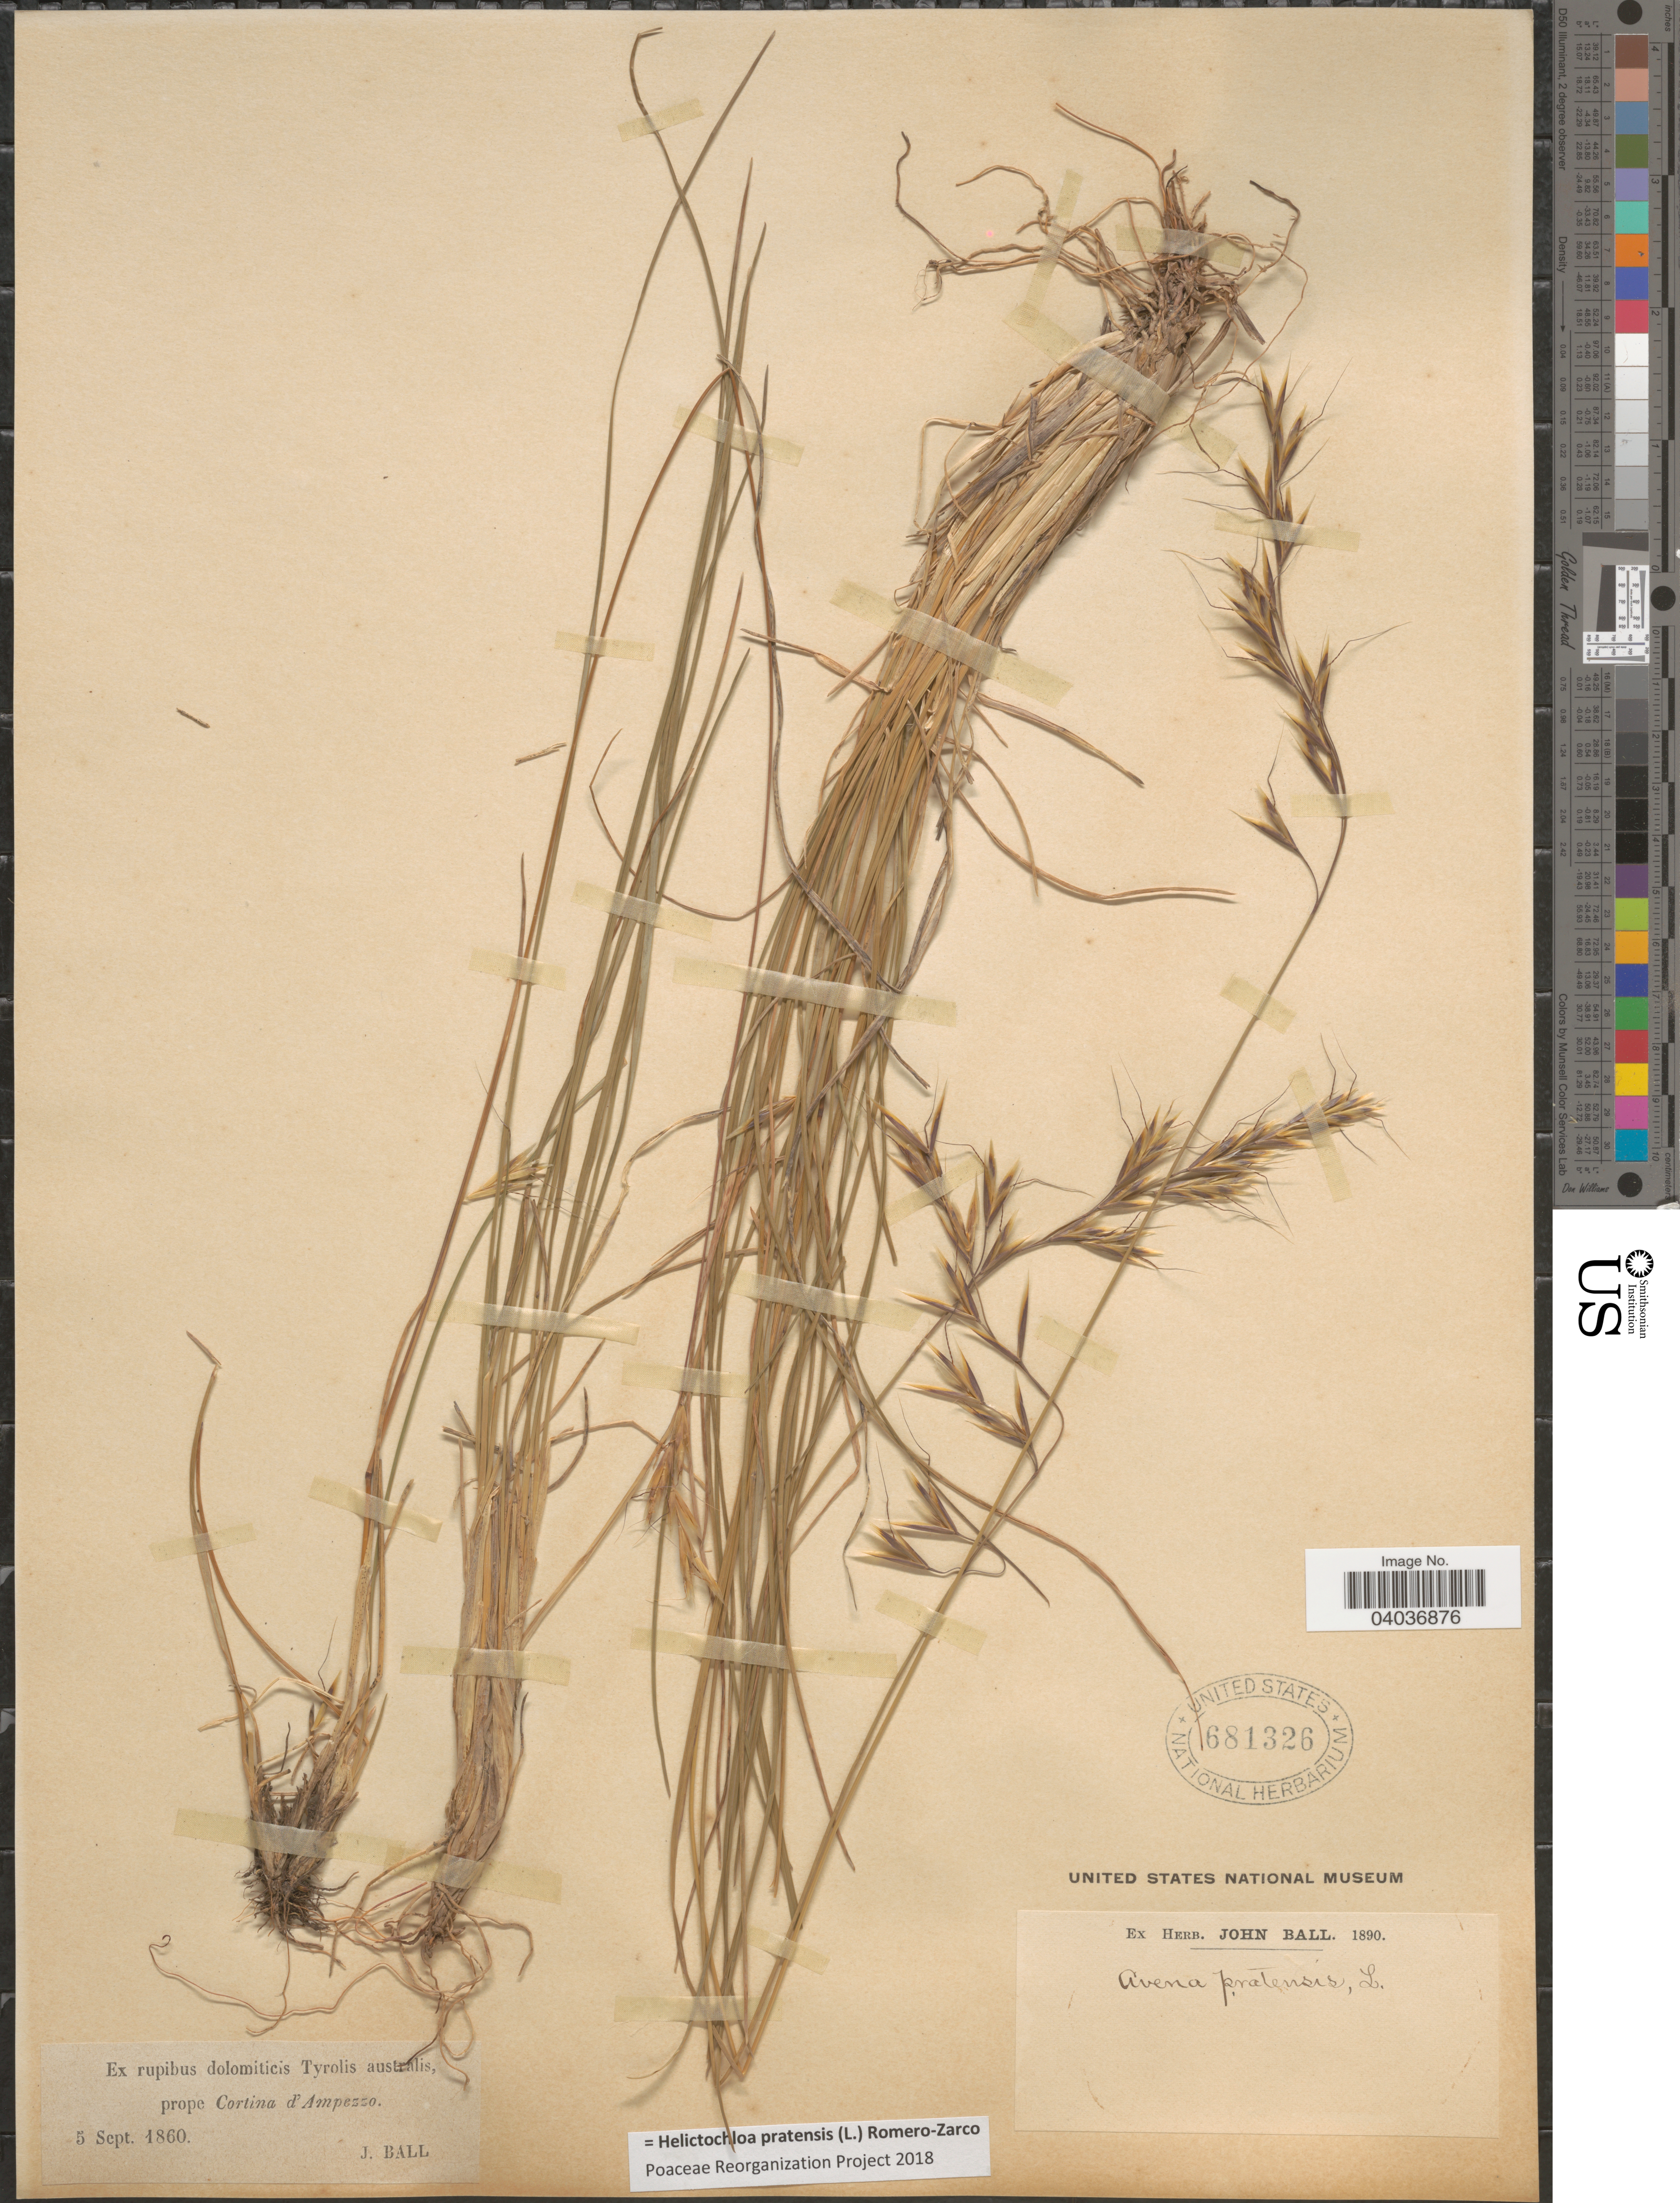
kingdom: Plantae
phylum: Tracheophyta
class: Liliopsida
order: Poales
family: Poaceae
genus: Helictochloa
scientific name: Helictochloa pratensis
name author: (L.) Romero-Zarco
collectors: J. Ball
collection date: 1860-09-05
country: Italy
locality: Ex rupibus dolomiticis Tyrolis australis prope Cortina d' Ampezzo.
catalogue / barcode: US 681326